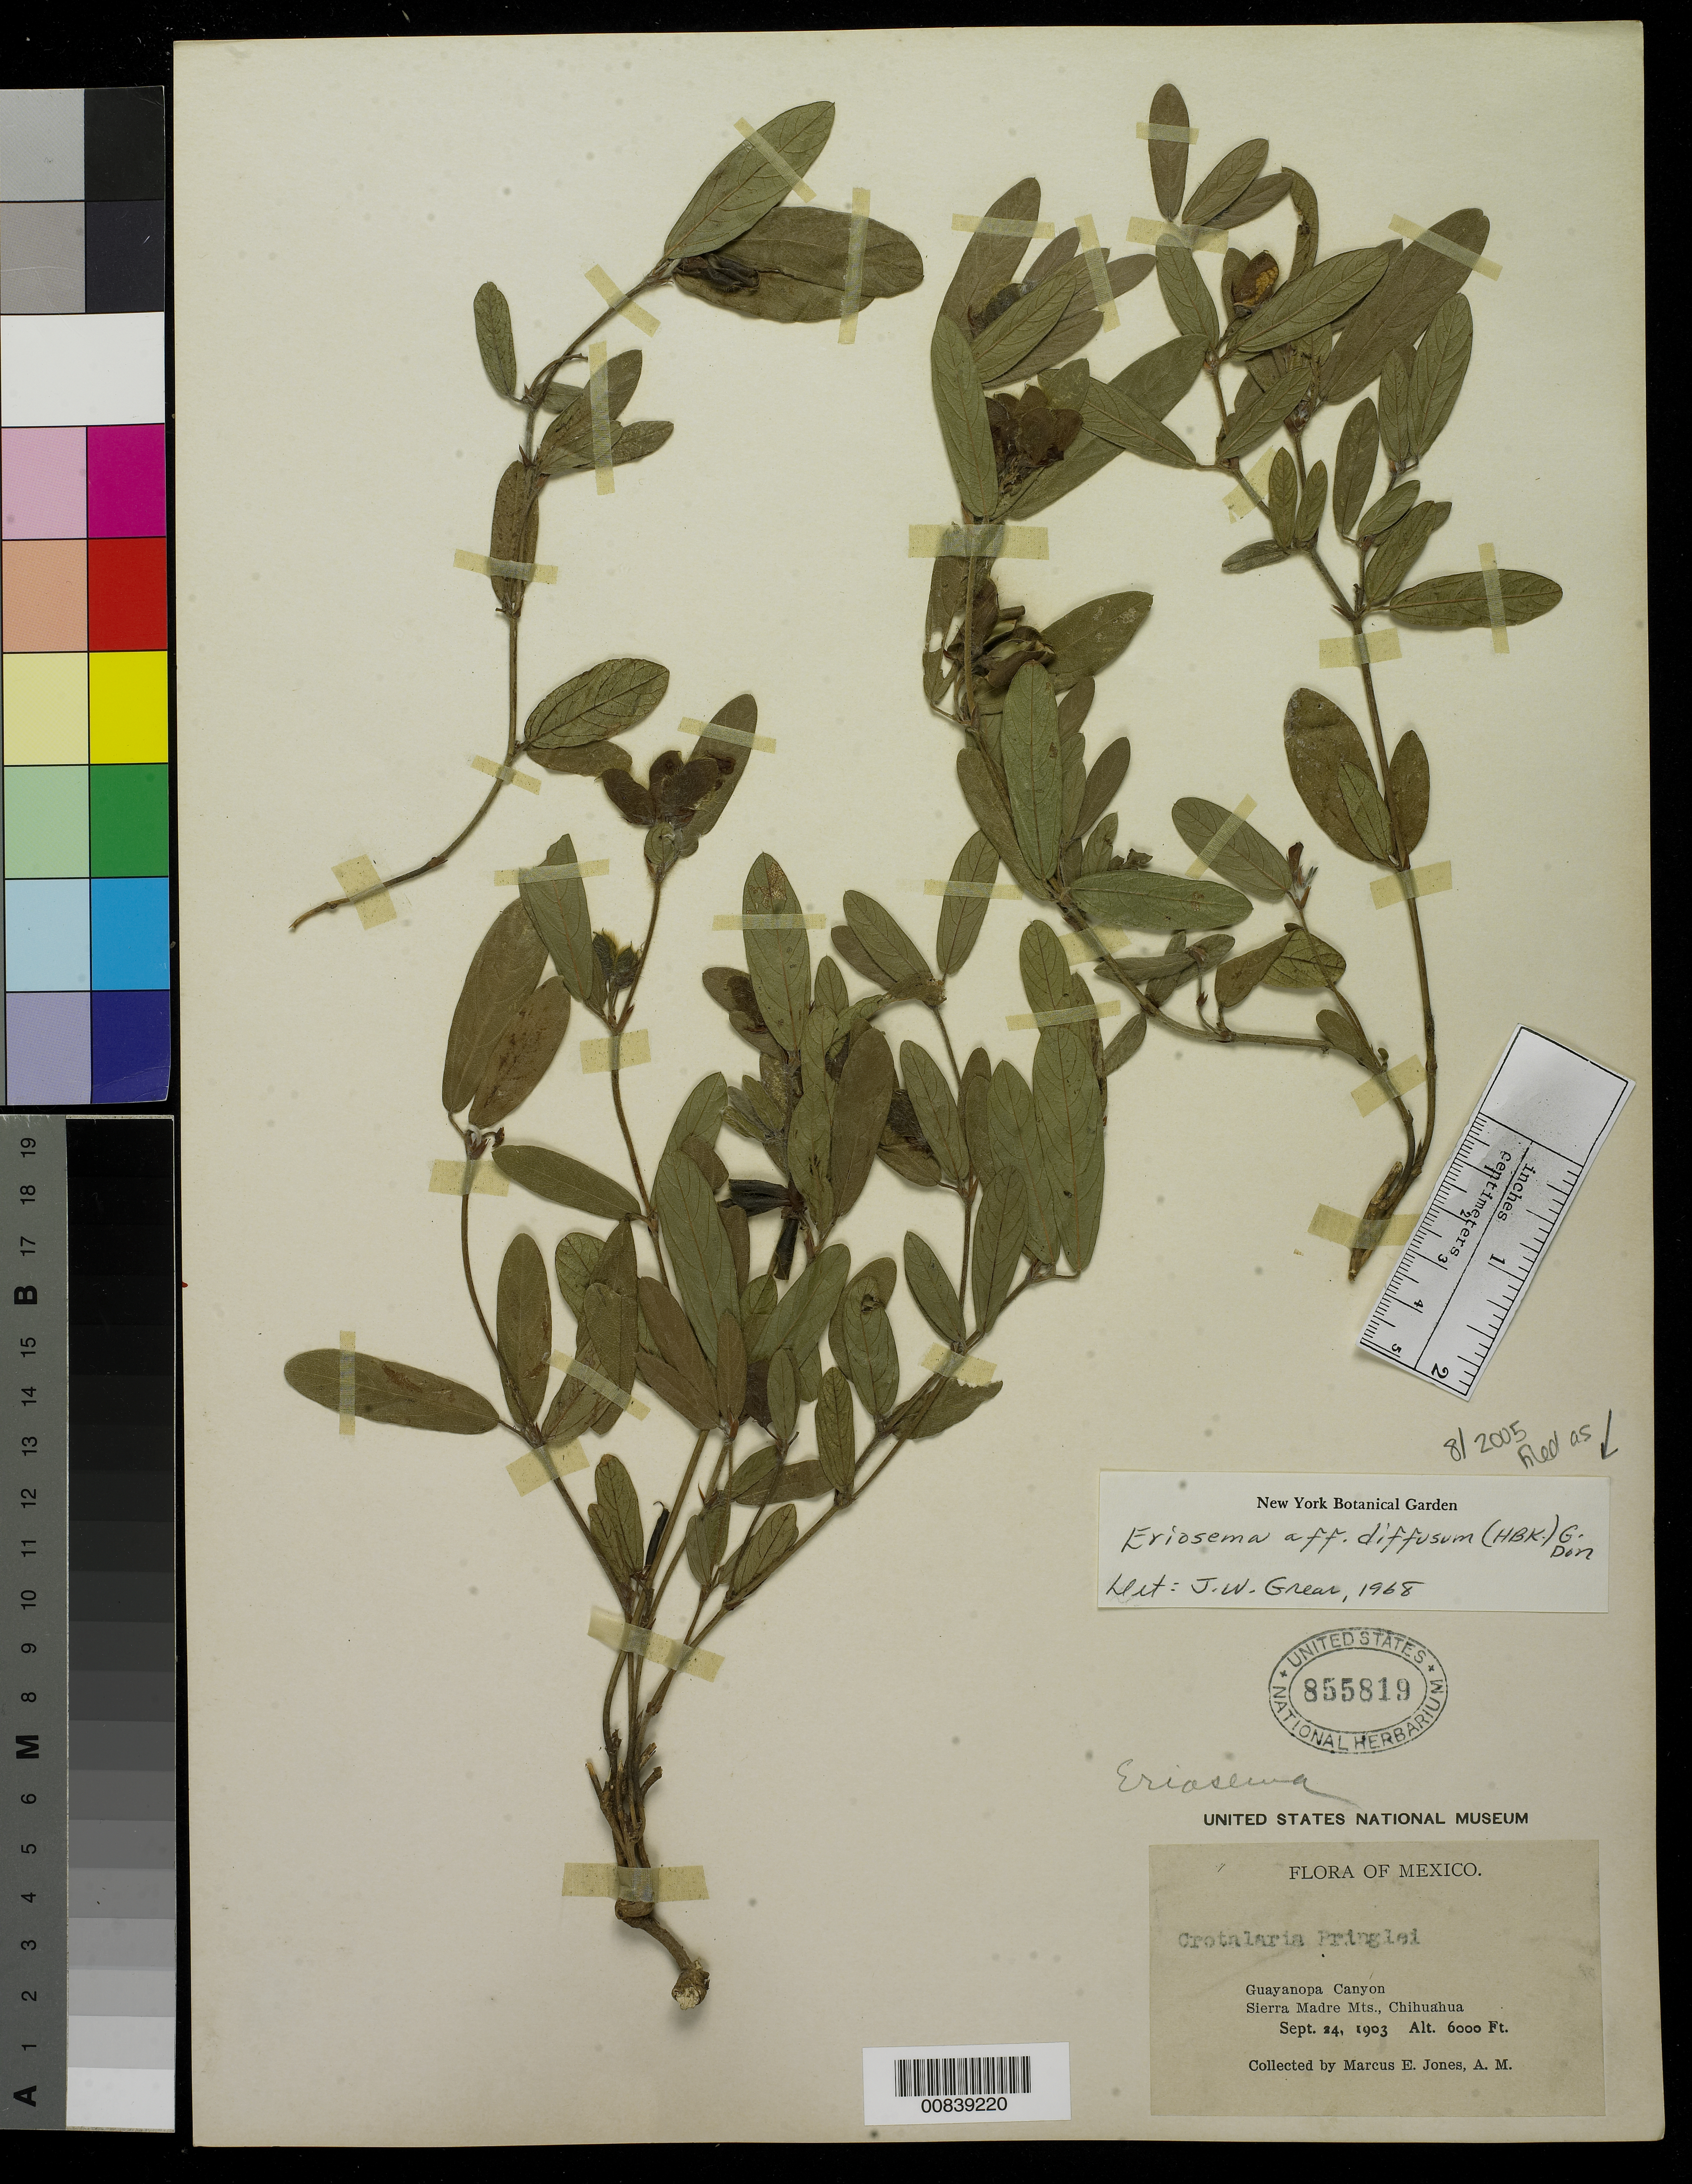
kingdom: Plantae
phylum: Tracheophyta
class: Magnoliopsida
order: Fabales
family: Fabaceae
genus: Eriosema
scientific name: Eriosema diffusum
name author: (Kunth) G. Don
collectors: M. E. Jones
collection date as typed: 24 Sep 1903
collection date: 1903-09-24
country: Mexico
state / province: Chihuahua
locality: Guayanopa Canyon. Sierra Madre Mts., Chihuahua.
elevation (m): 1829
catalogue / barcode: US 855819